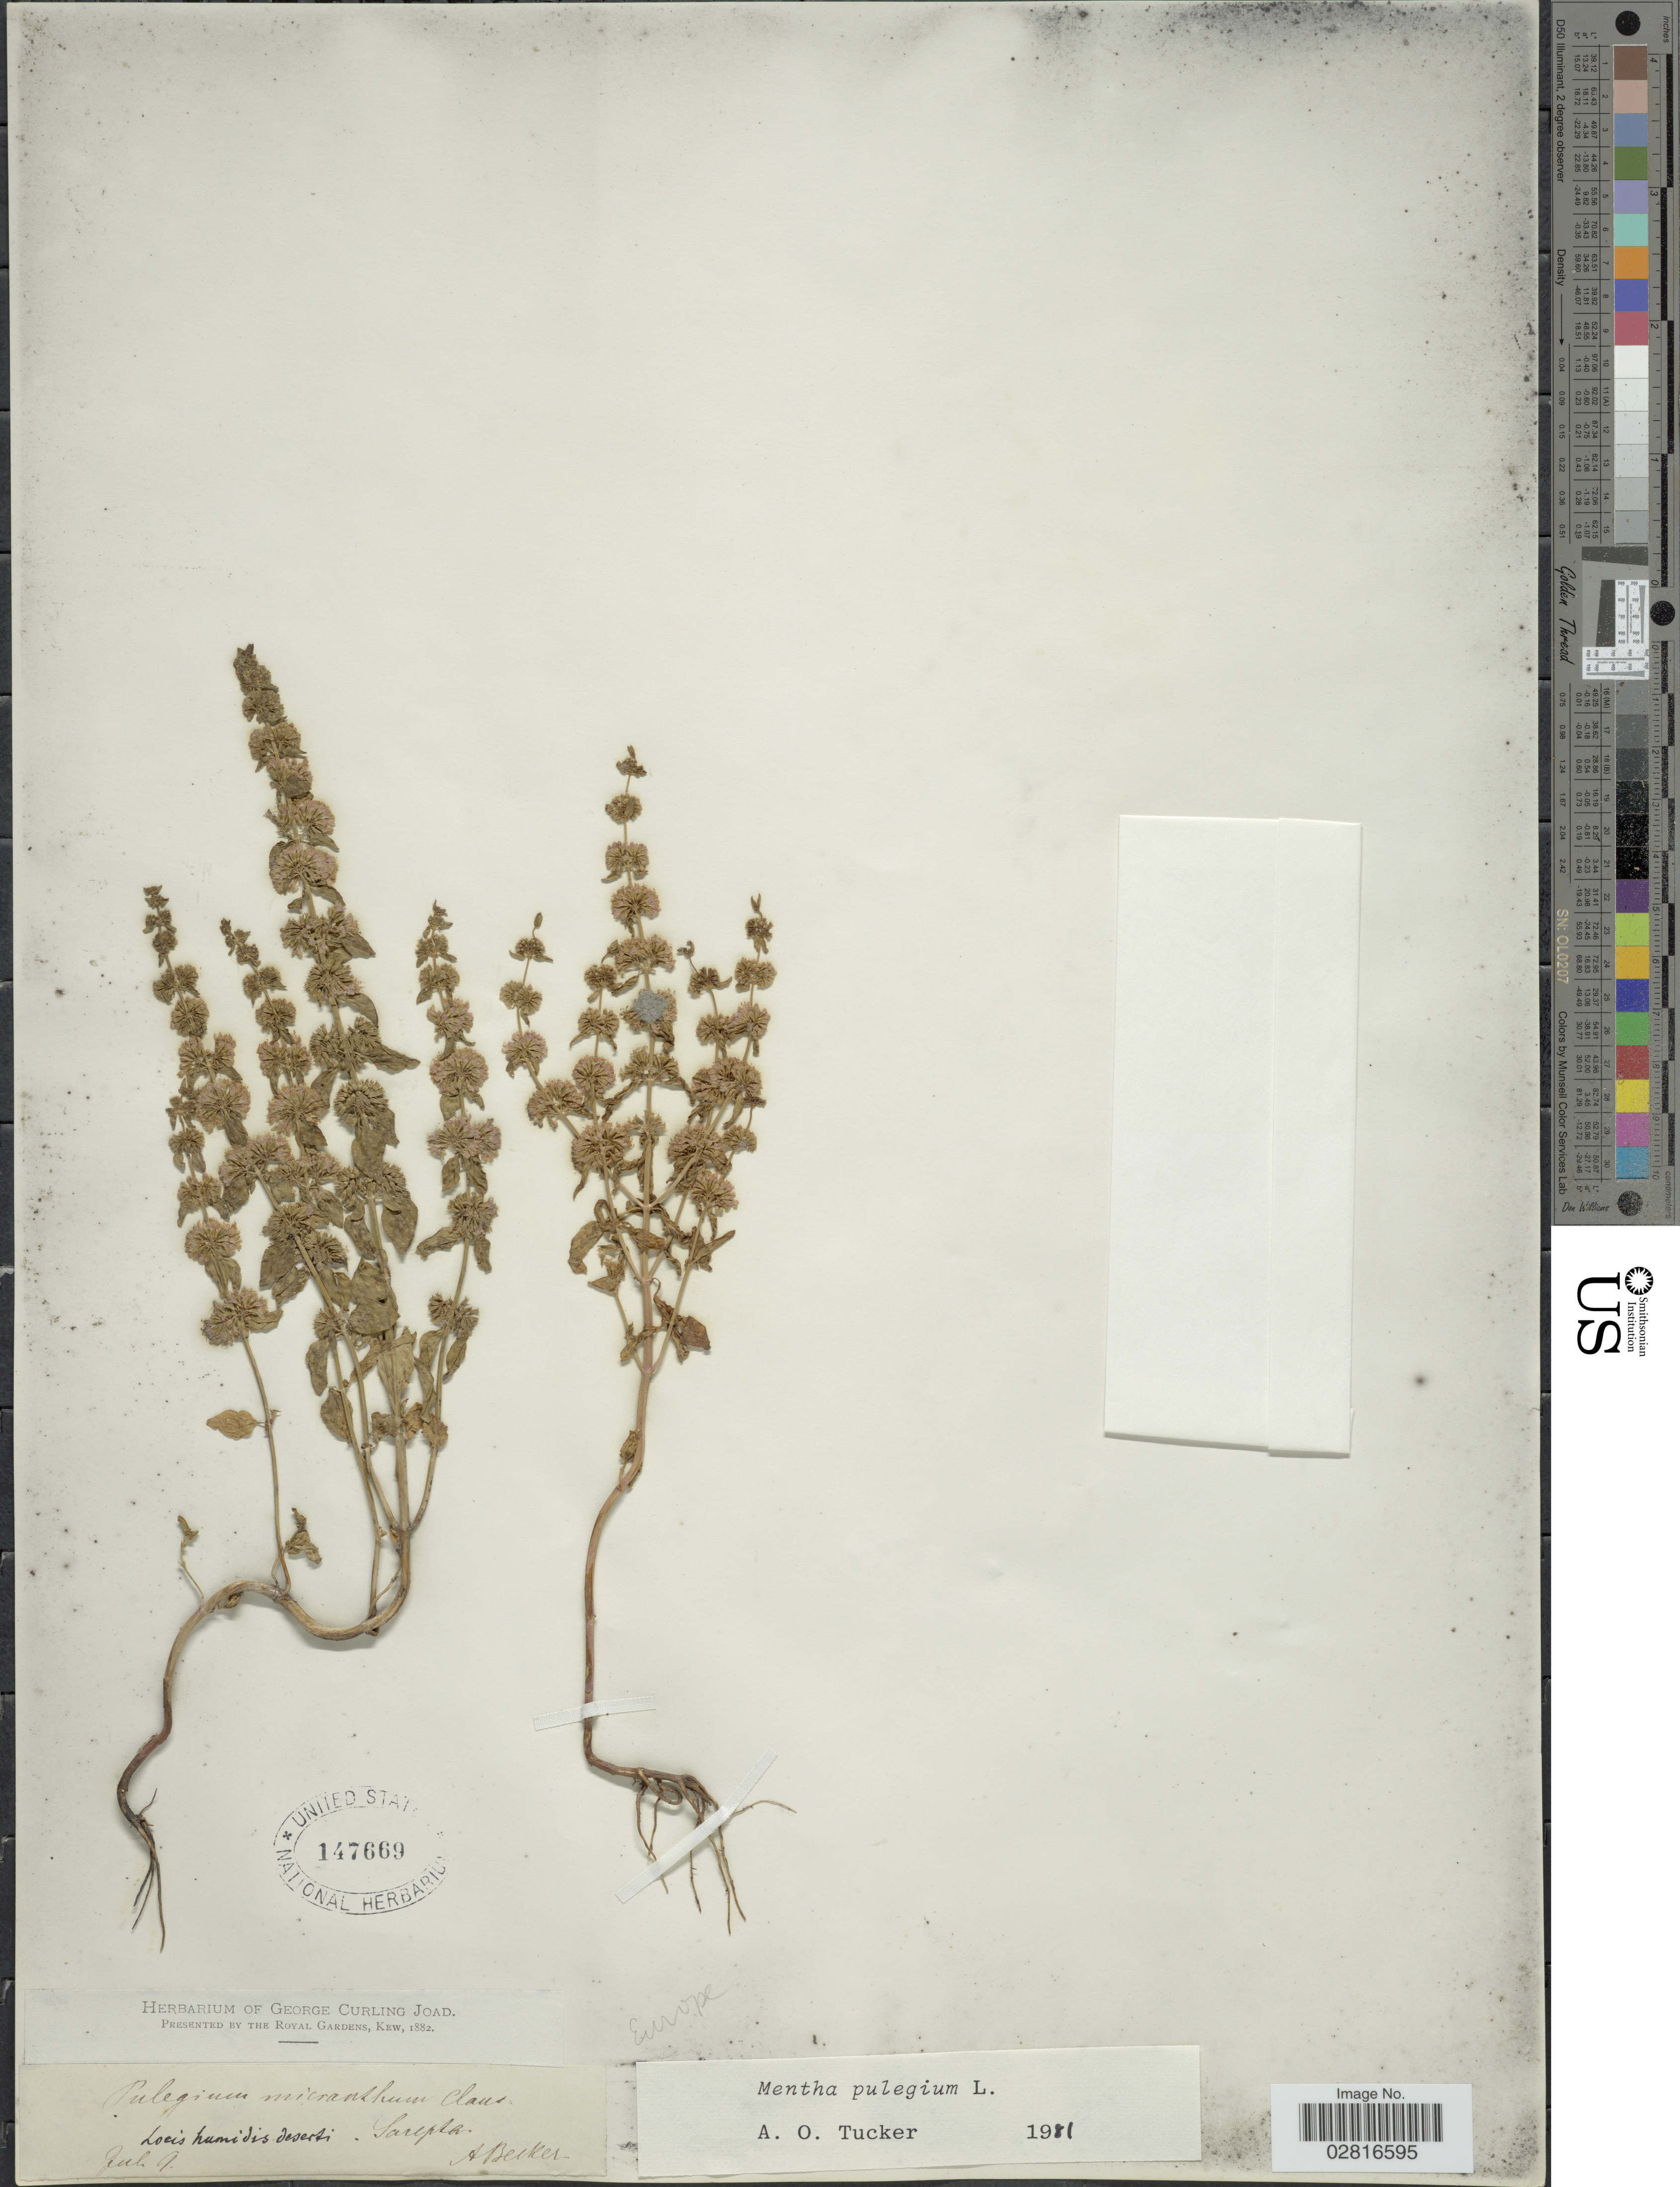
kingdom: Plantae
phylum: Tracheophyta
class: Magnoliopsida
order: Lamiales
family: Lamiaceae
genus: Mentha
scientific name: Mentha pulegium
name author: L.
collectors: A. Becker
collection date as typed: Transcribed d/m/y: /7/9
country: Russian Federation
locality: Sarepta. Europe.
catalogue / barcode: US 147669